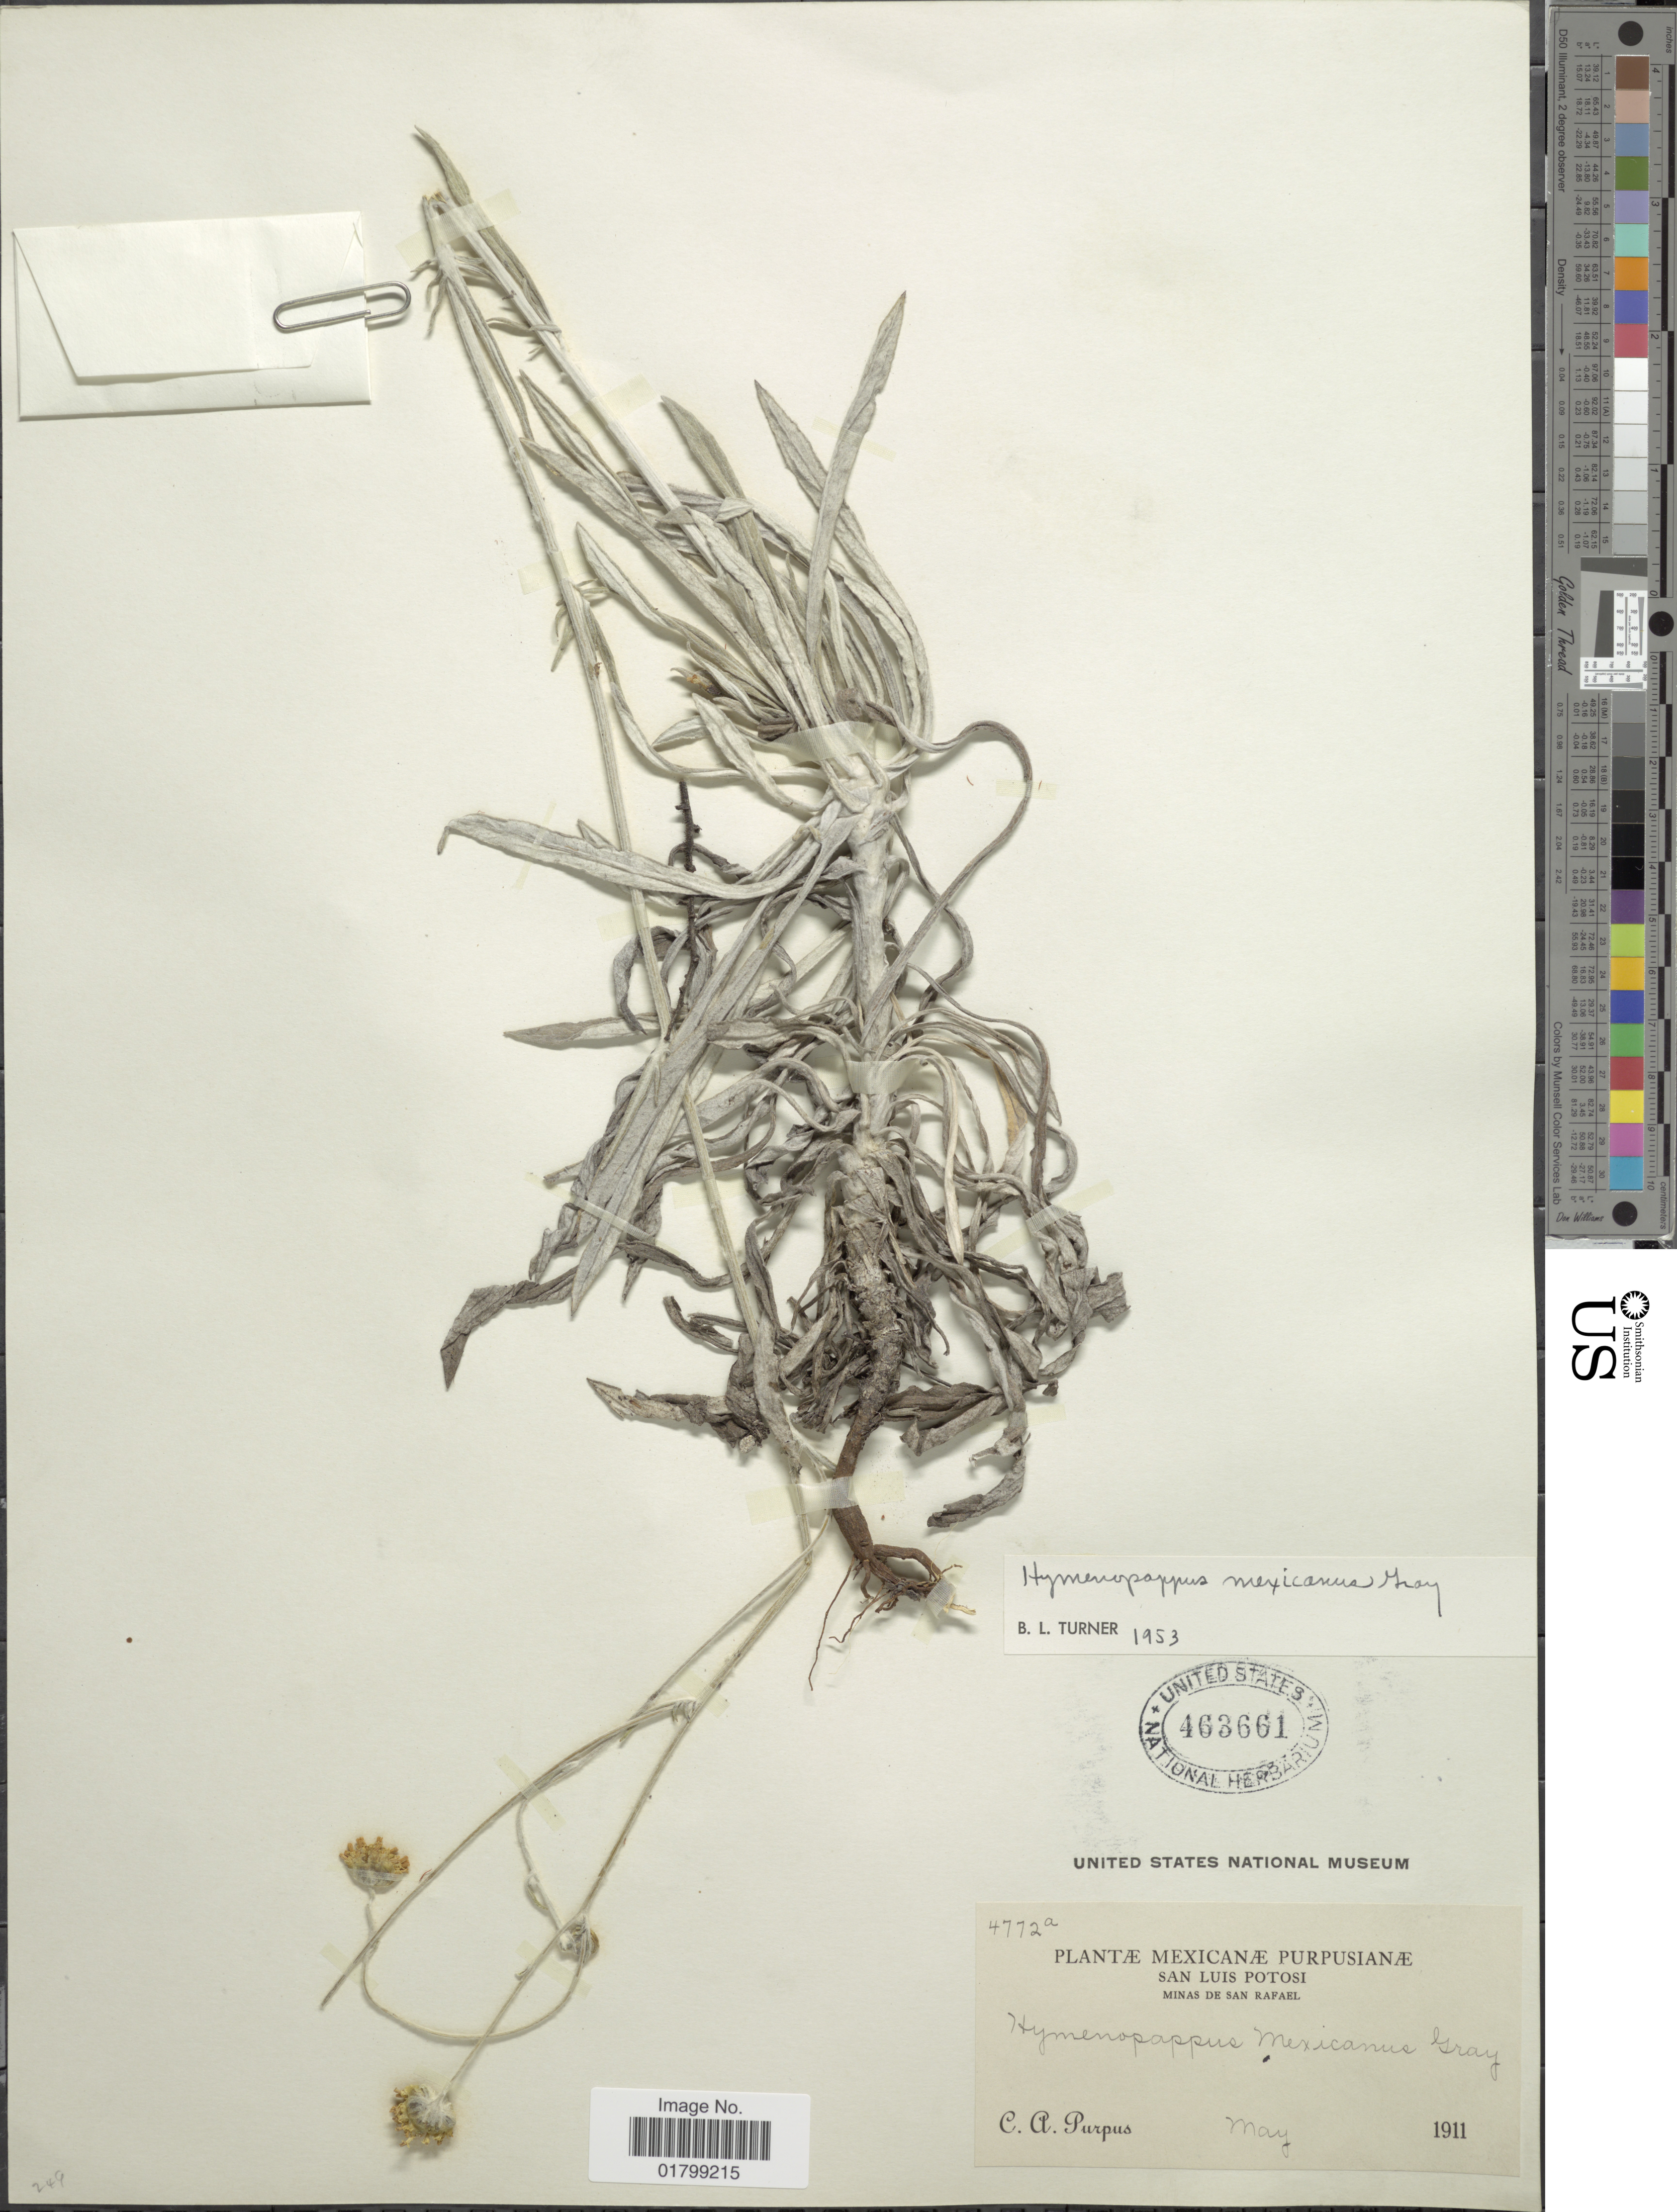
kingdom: Plantae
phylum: Tracheophyta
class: Magnoliopsida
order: Asterales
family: Asteraceae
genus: Hymenopappus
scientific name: Hymenopappus mexicanus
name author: A. Gray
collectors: C. A. Purpus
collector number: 4772a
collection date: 1911-05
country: Mexico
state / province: San Luis Potosí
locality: Minas de San Rafael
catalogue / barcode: US 463661